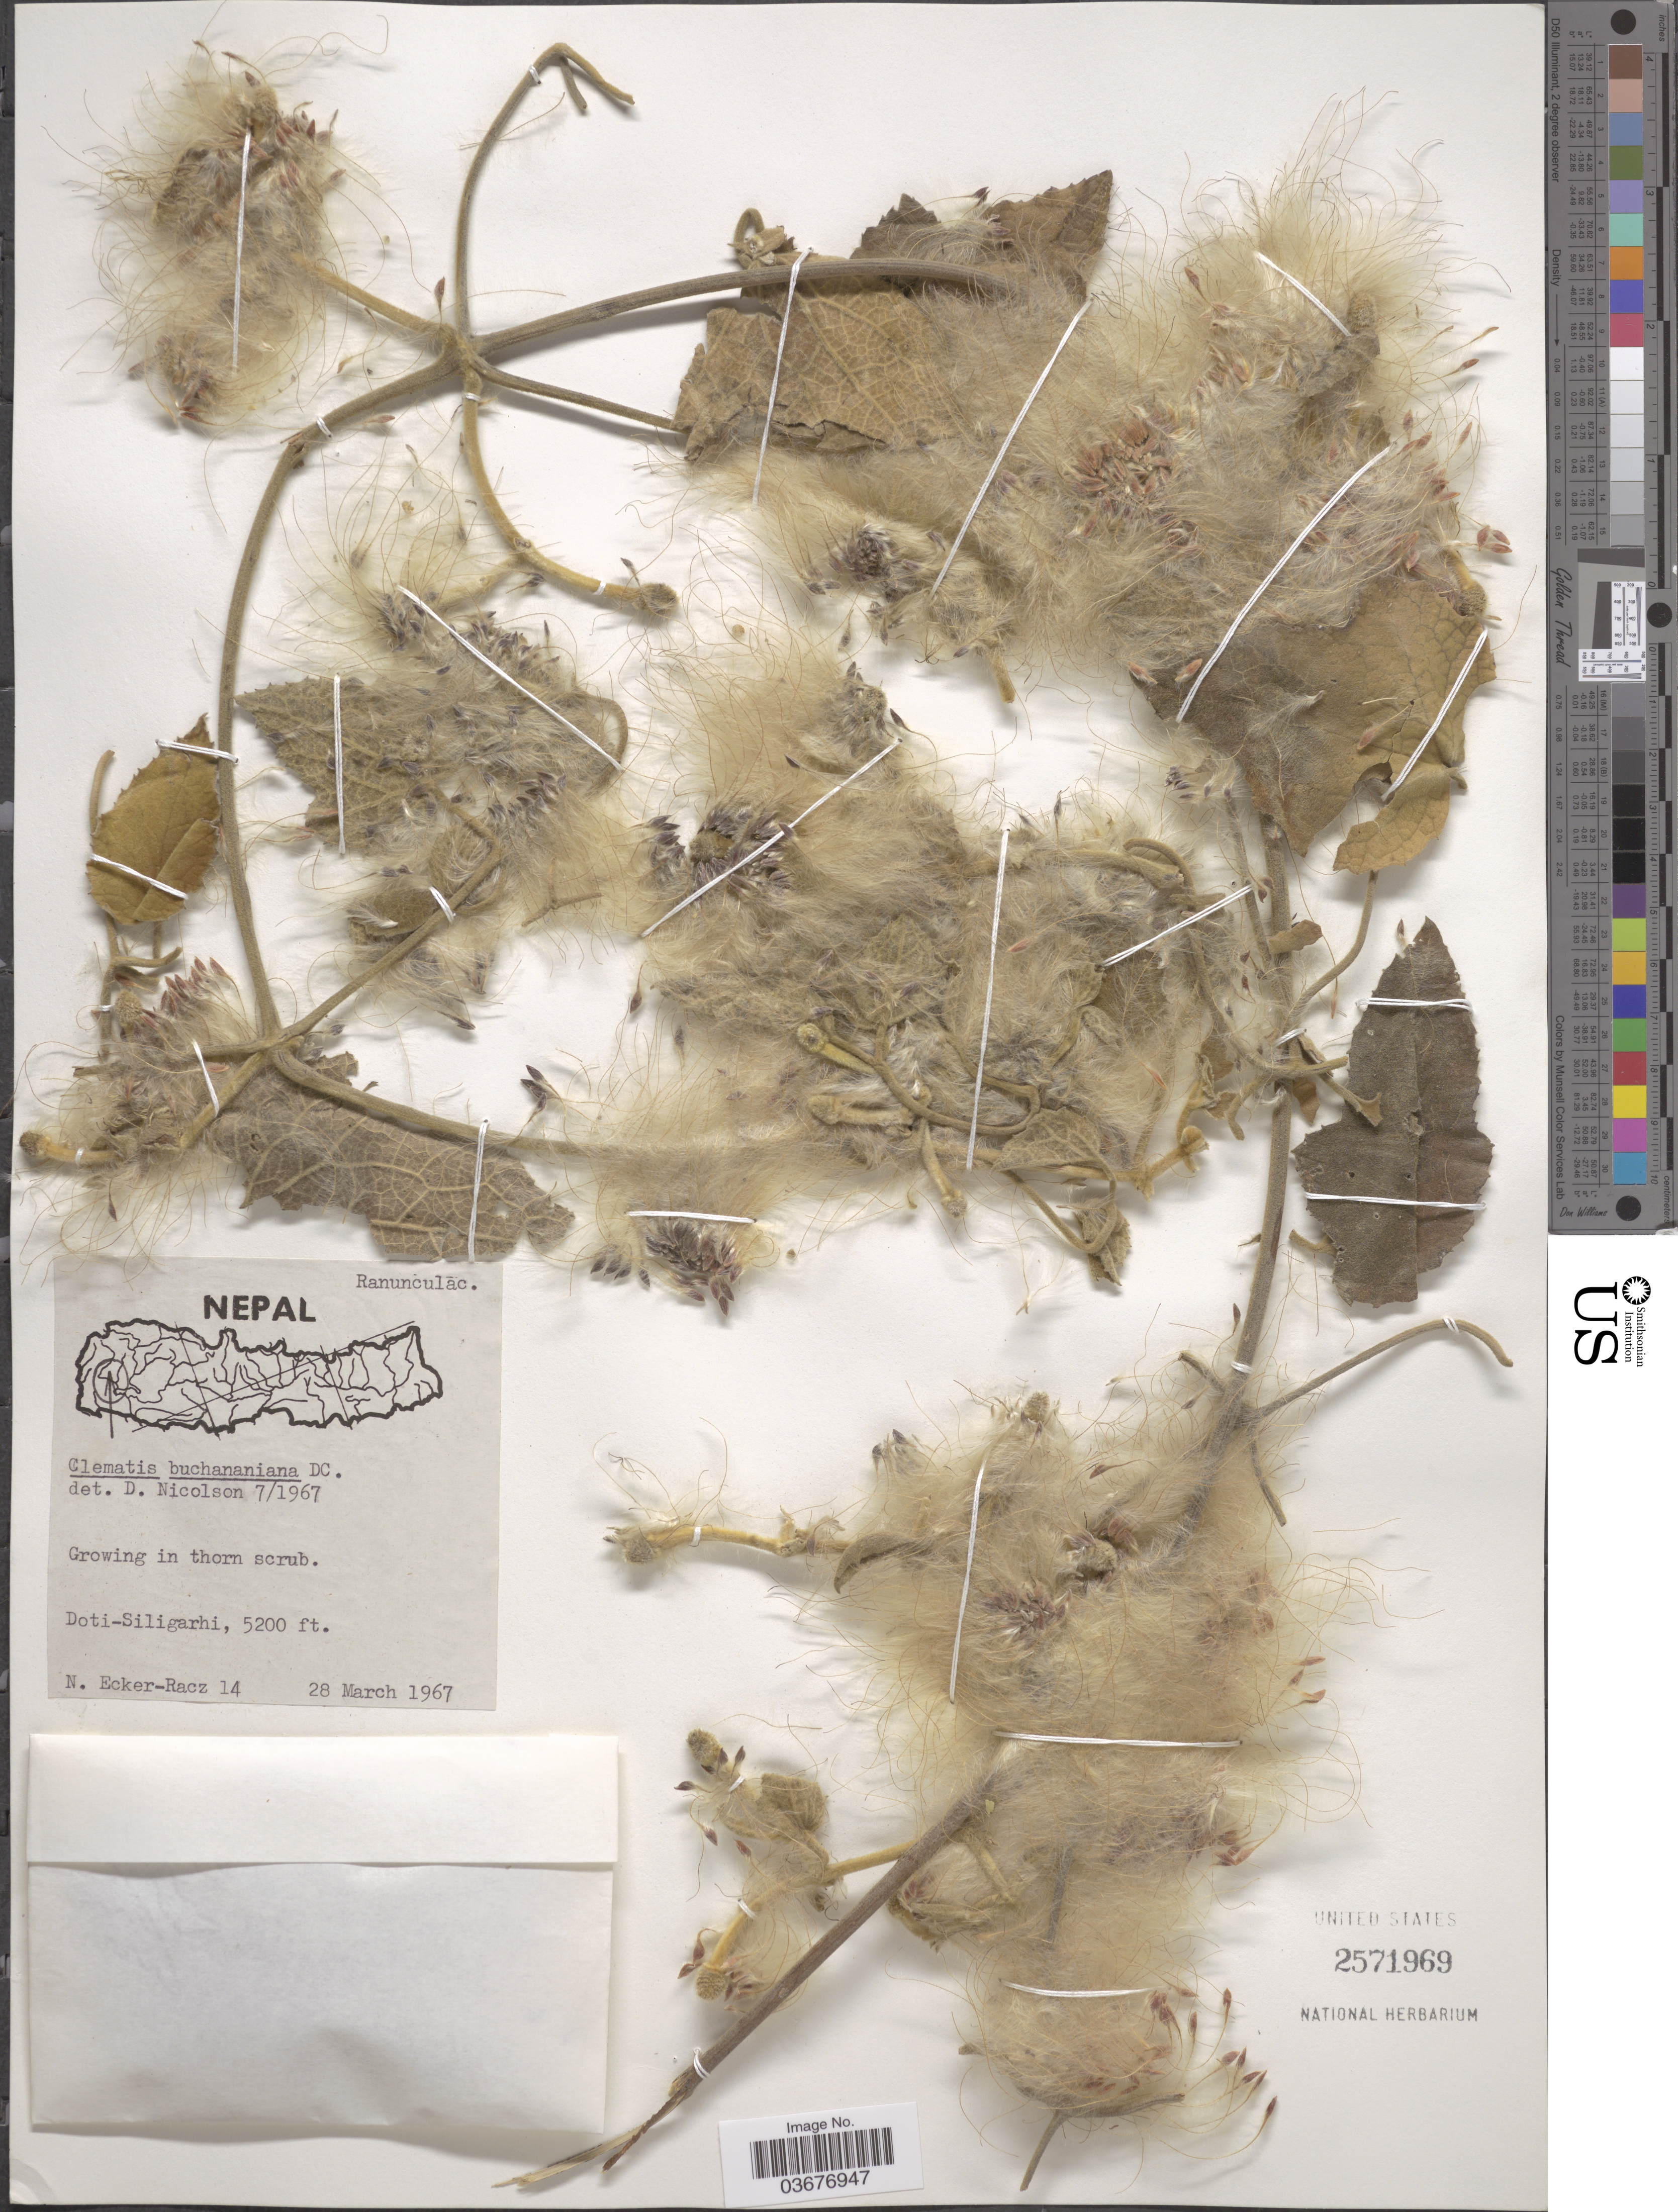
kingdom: Plantae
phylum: Tracheophyta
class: Magnoliopsida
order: Ranunculales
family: Ranunculaceae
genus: Clematis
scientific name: Clematis buchananiana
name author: DC.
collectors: N. Ecker-Racz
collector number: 14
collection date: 1967-03-28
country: Nepal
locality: Doti-Siligarhi.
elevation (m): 1585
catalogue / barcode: US 2571969